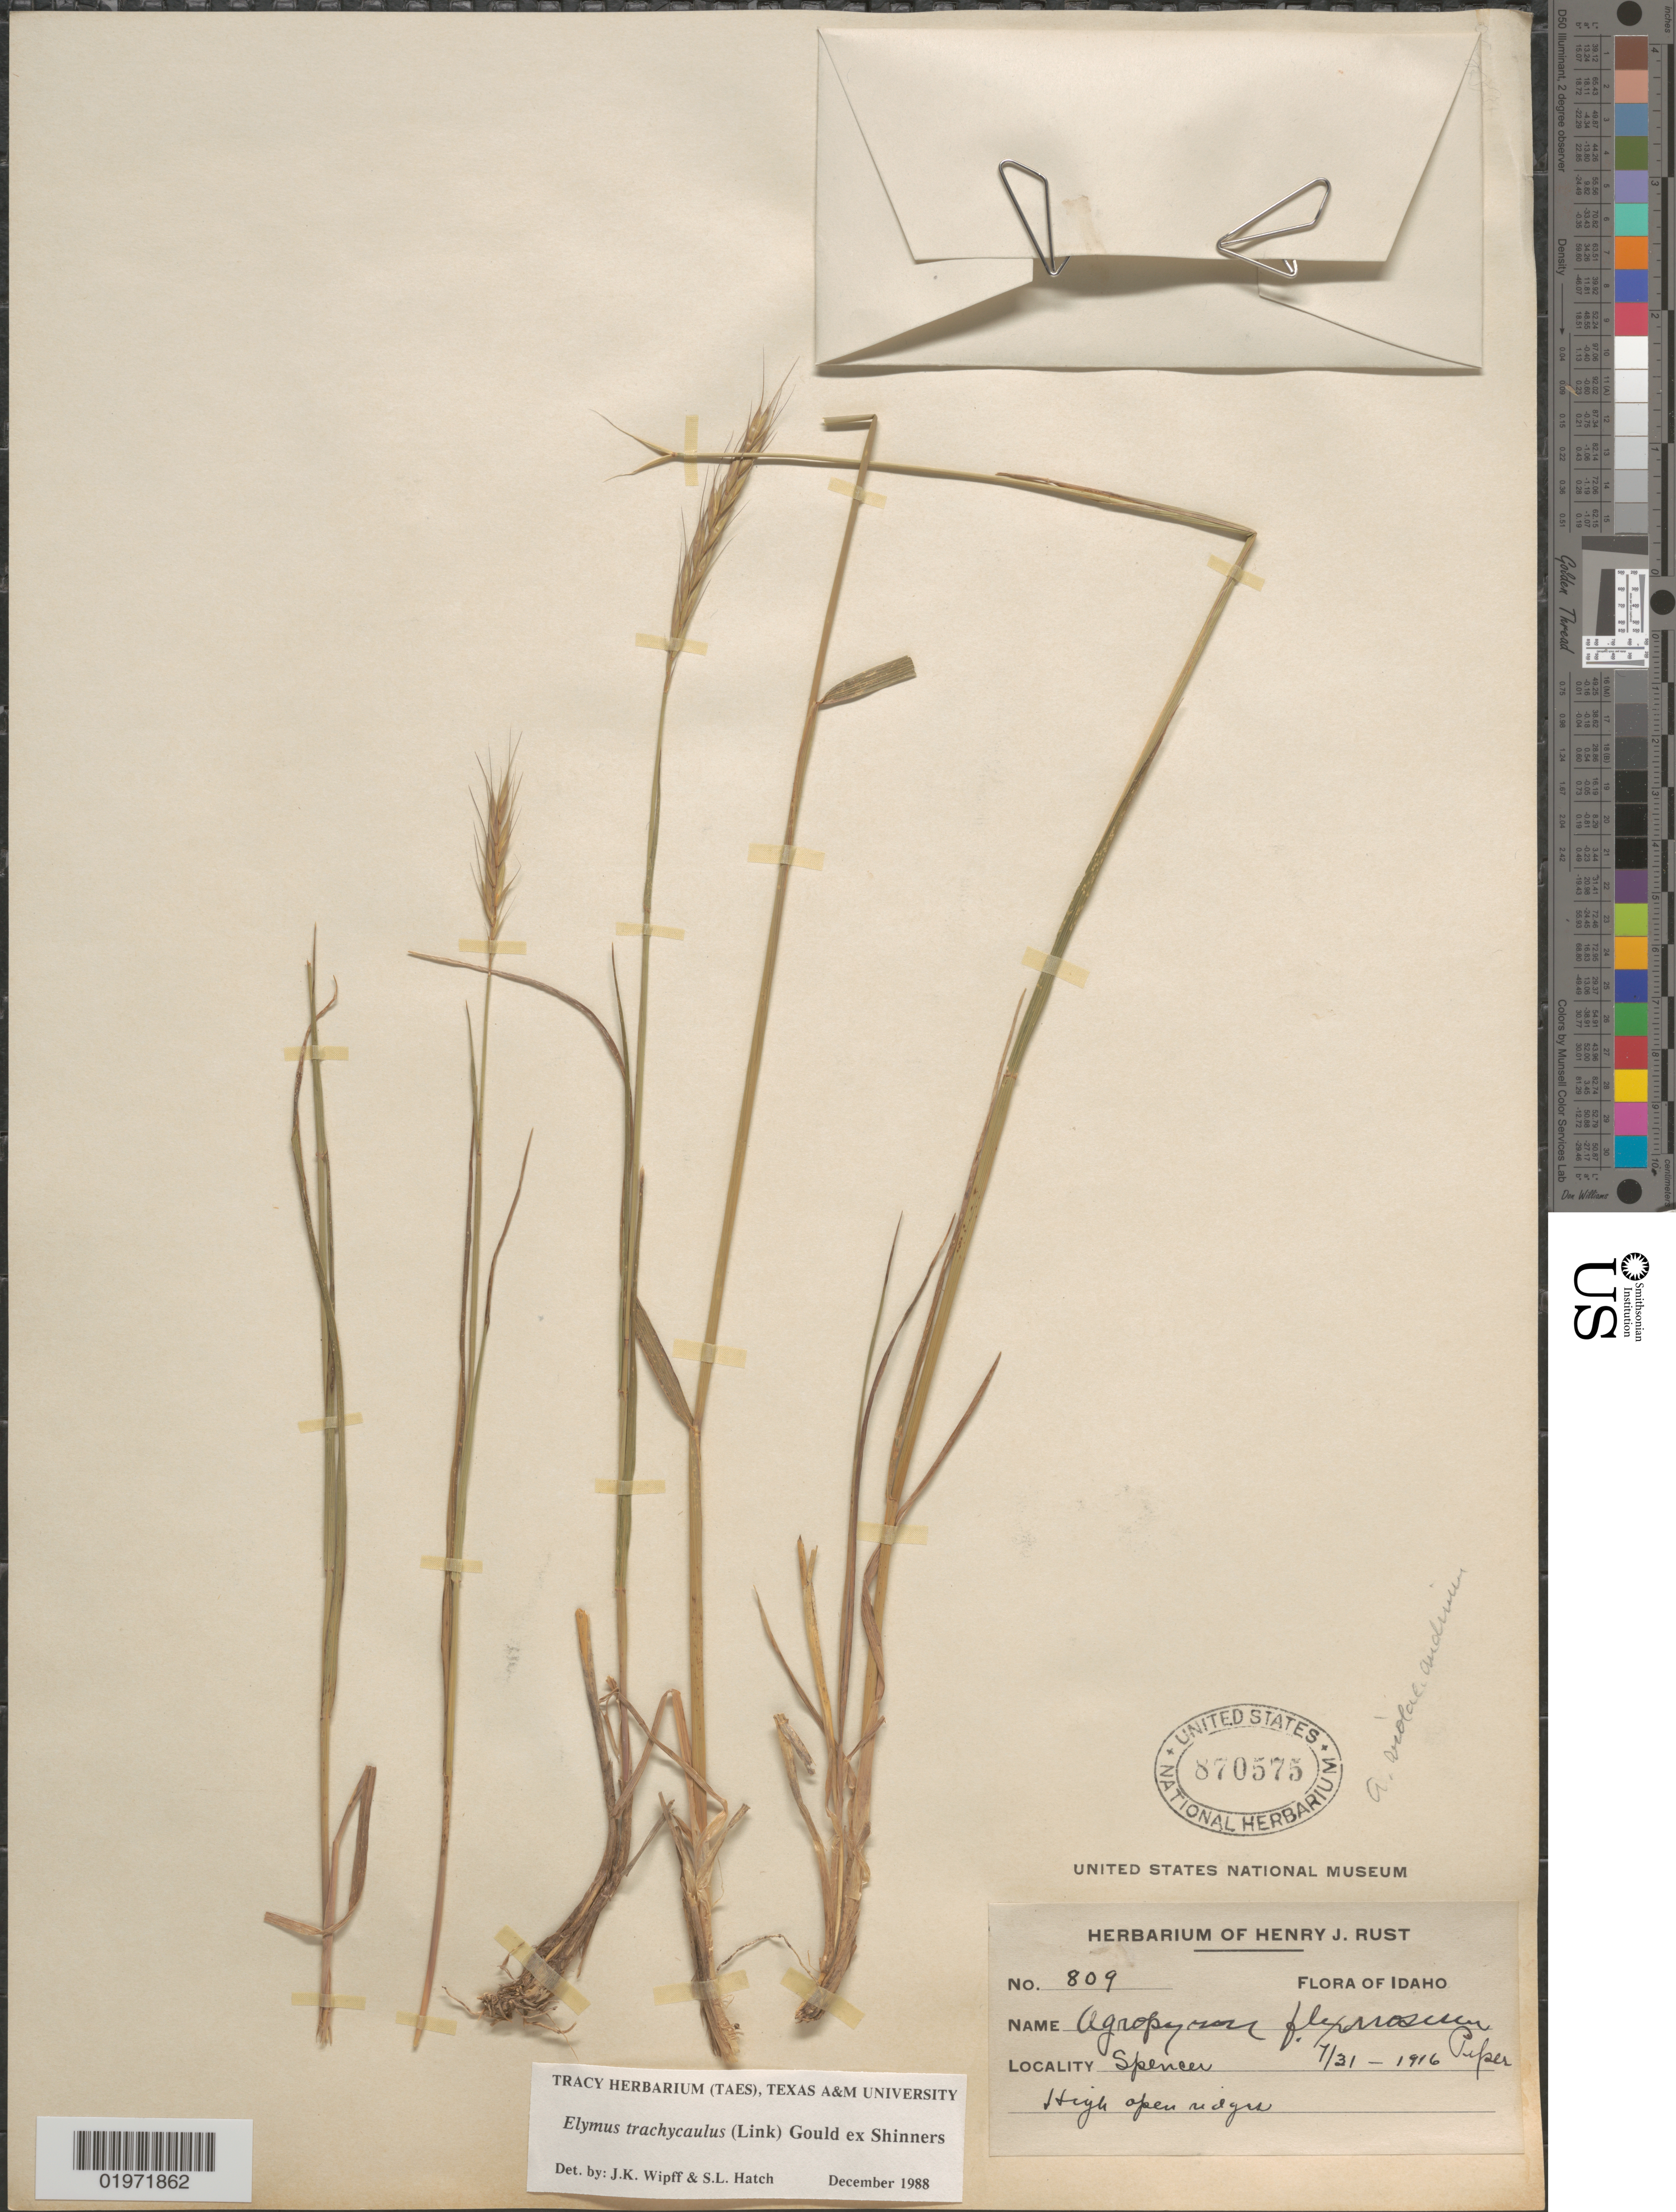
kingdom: Plantae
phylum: Tracheophyta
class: Liliopsida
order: Poales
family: Poaceae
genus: Elymus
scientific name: Elymus trachycaulus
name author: (Link) Gould ex Shinners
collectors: ex herb. Henry J. Rust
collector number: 809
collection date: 1916-07-31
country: United States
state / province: Idaho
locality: Spencer.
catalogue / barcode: US 870575